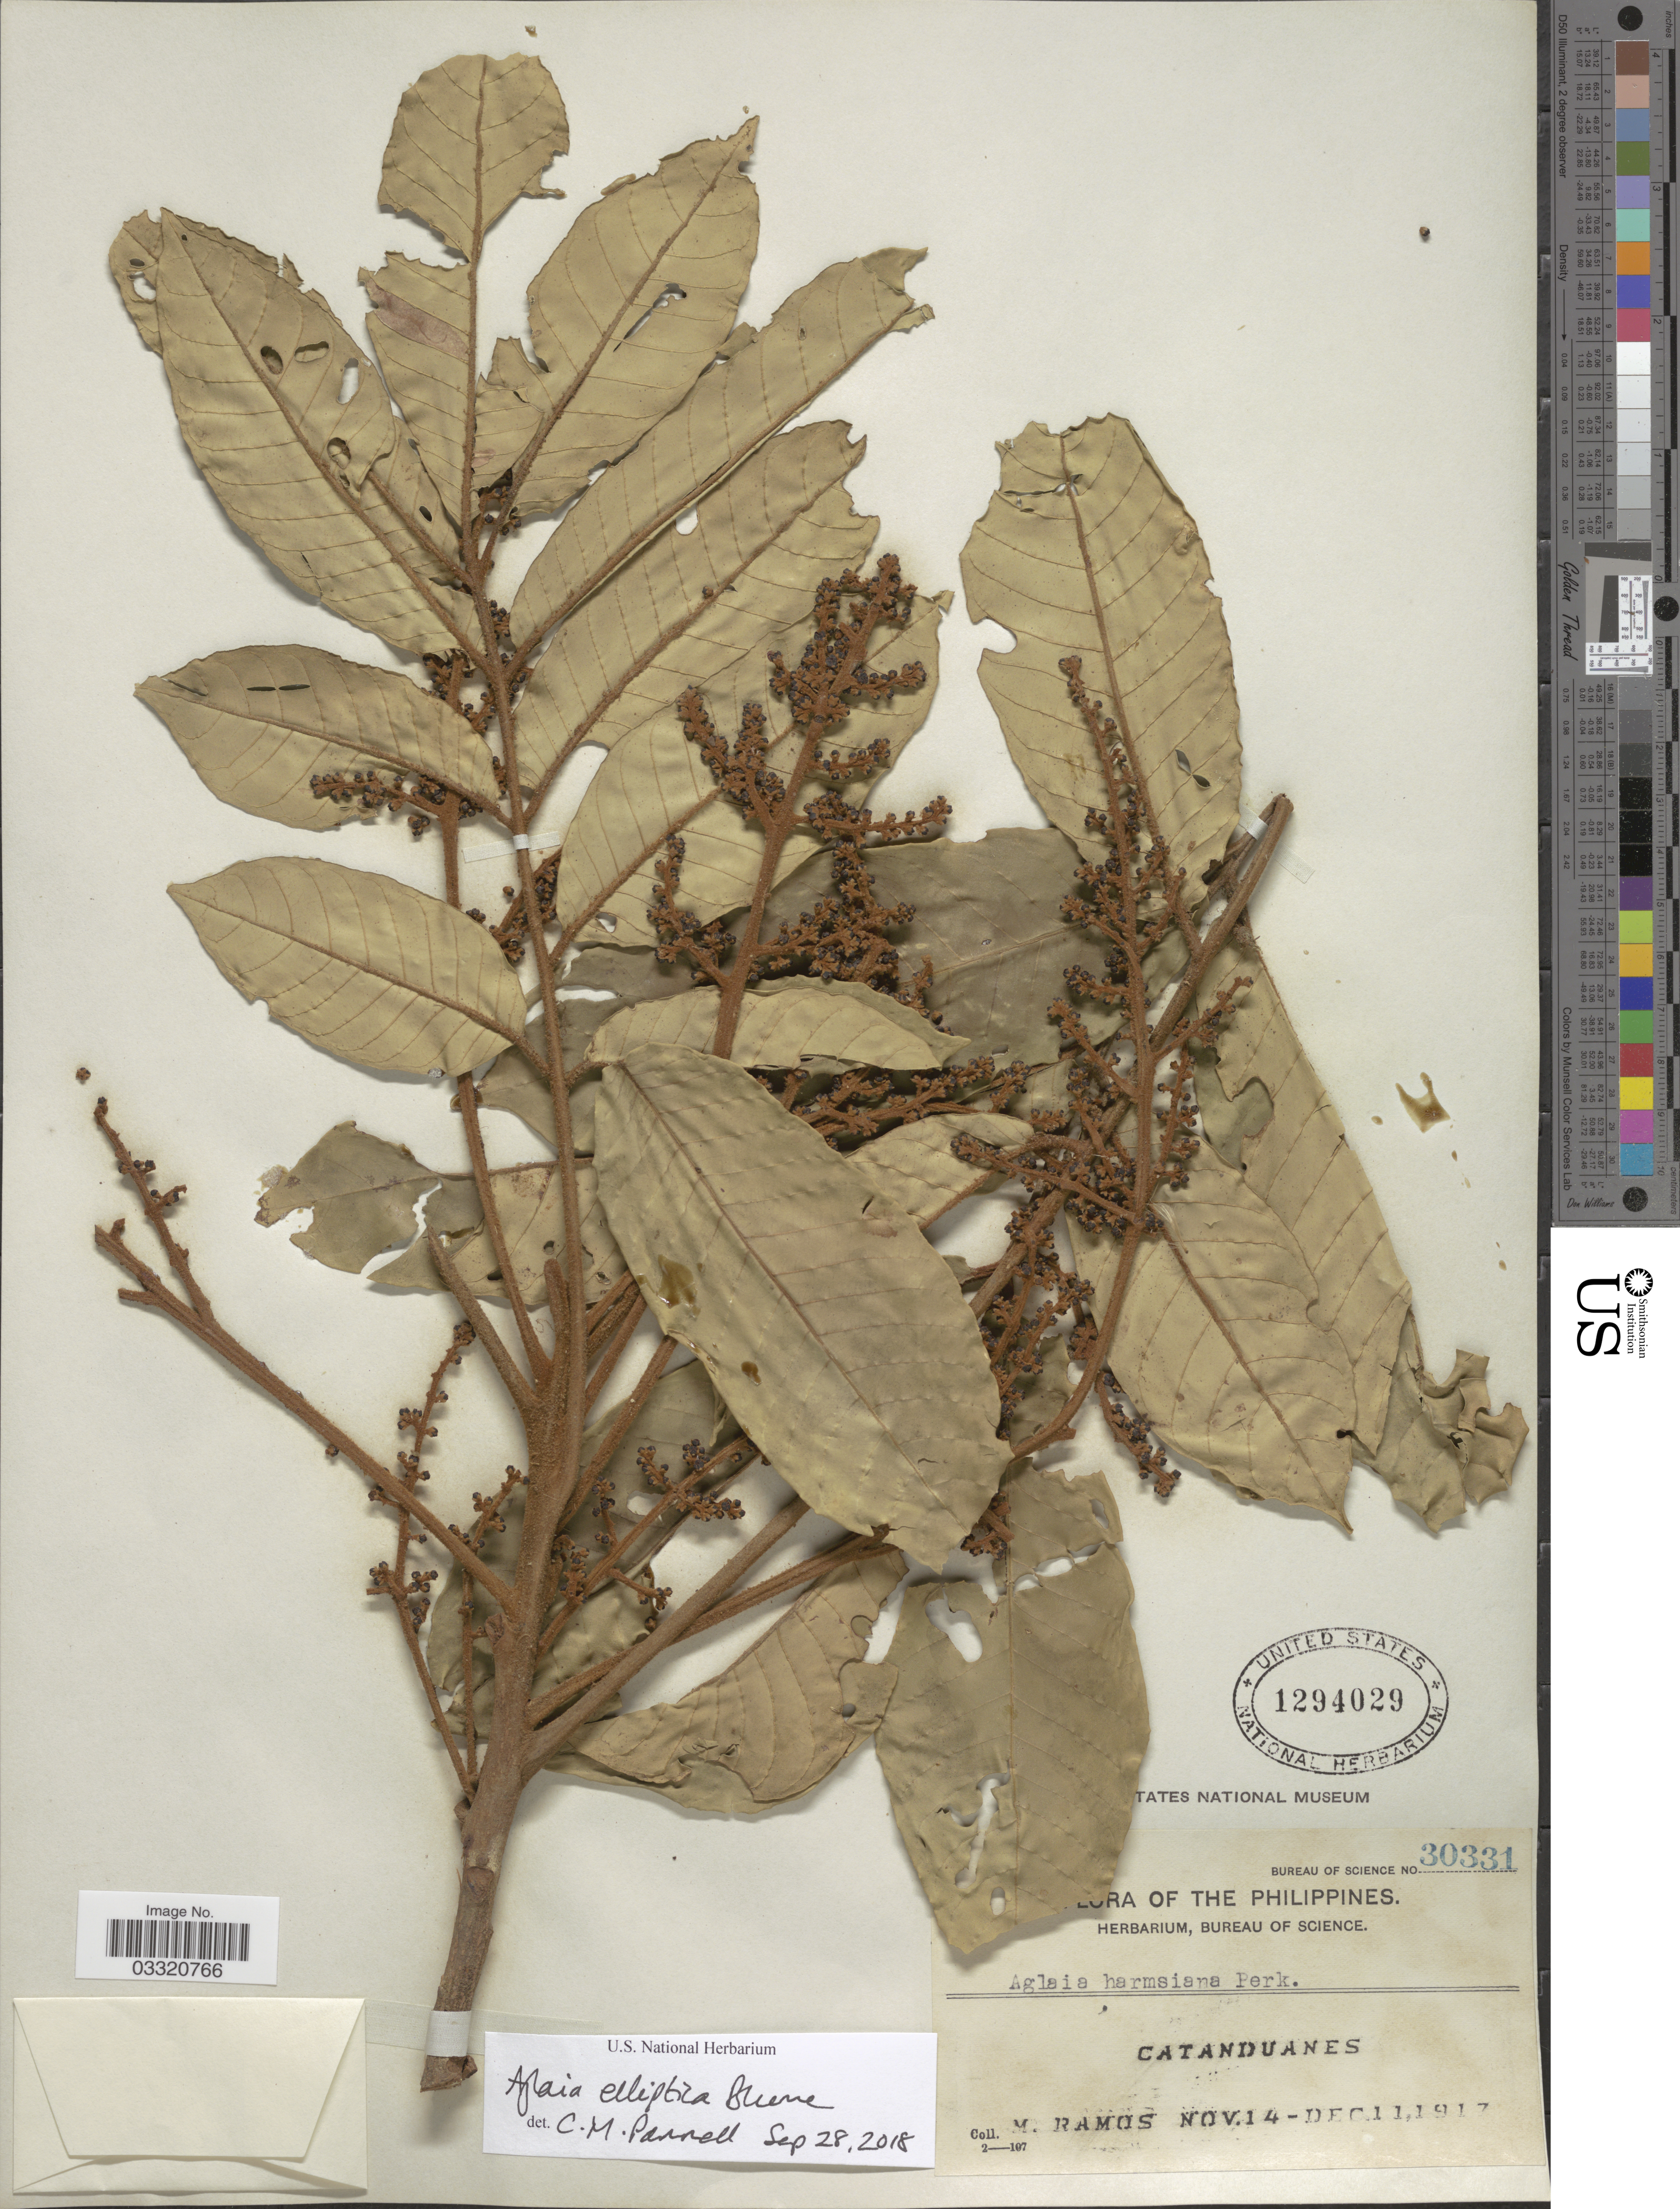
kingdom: Plantae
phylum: Tracheophyta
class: Magnoliopsida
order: Sapindales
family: Meliaceae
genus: Aglaia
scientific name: Aglaia elliptica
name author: Blume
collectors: M. Ramos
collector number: Bureau of Science 30331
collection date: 1917-11-14/1917-12-11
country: Philippines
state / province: Bicol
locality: Catanduanes.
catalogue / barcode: US 1294029